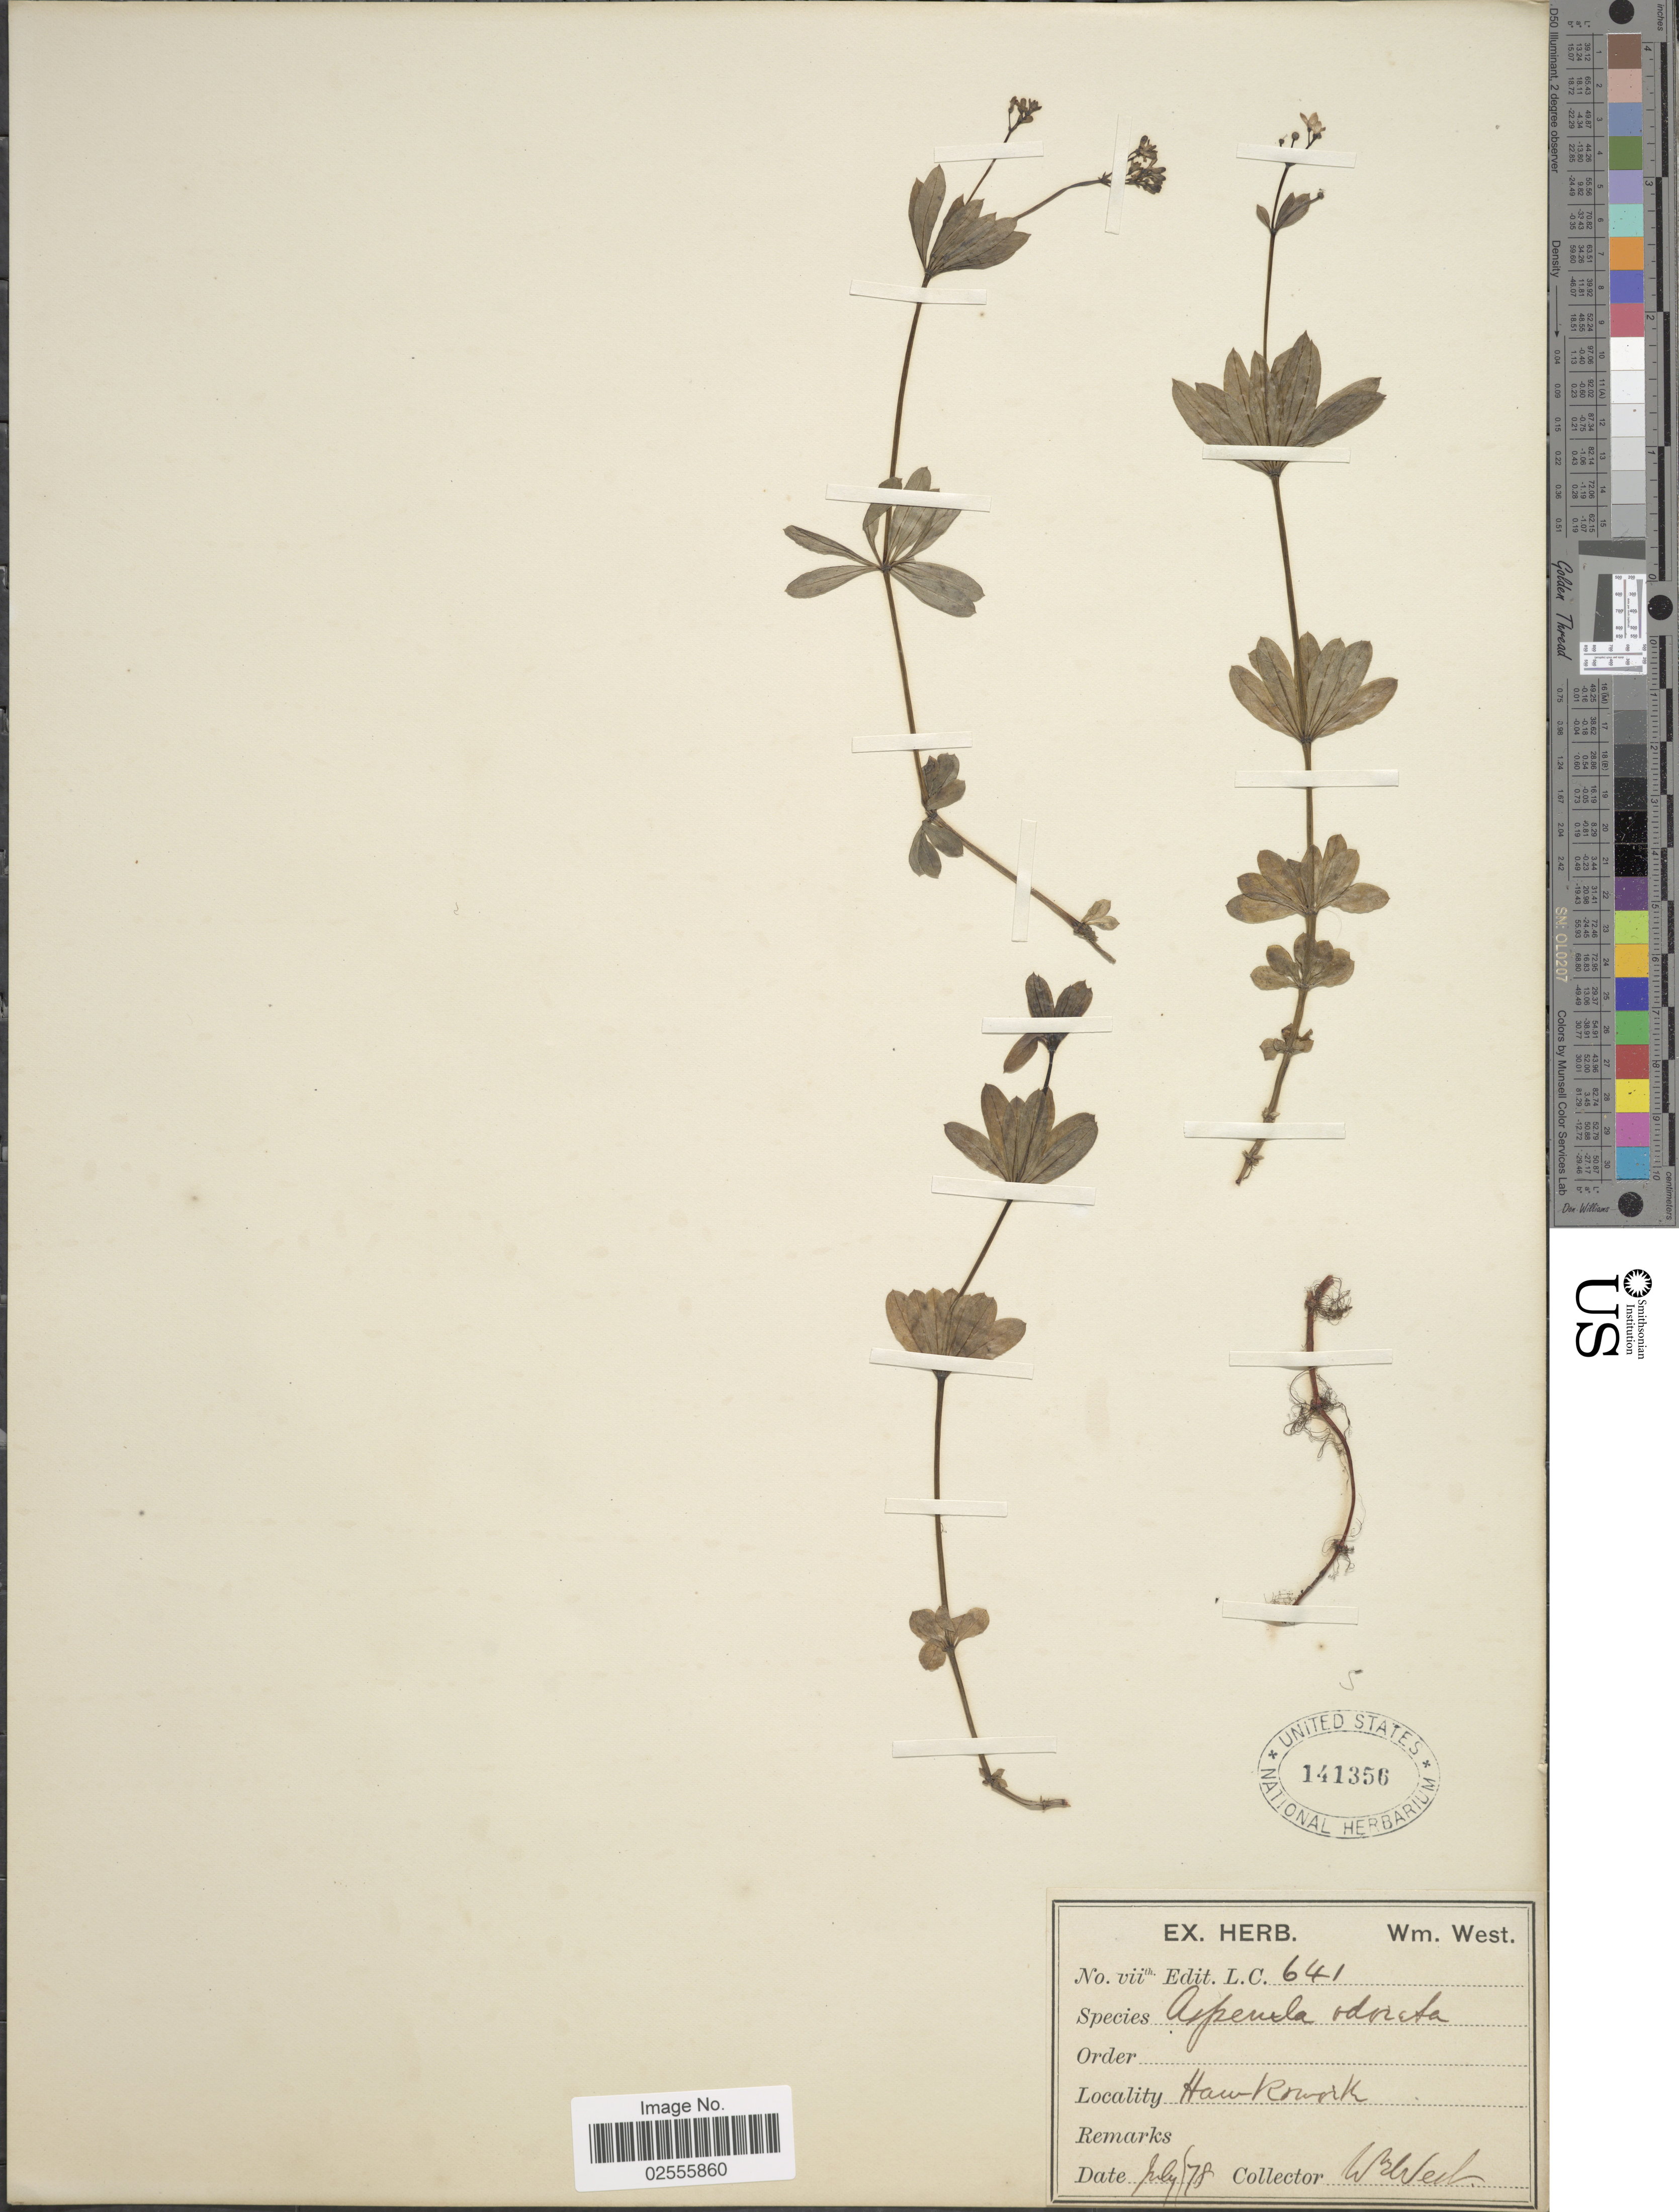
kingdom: Plantae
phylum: Tracheophyta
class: Magnoliopsida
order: Gentianales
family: Rubiaceae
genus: Asperula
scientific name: Asperula odorata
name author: L.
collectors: W. West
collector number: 641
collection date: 1878-07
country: United Kingdom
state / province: England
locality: Hawksworth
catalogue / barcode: US 141356